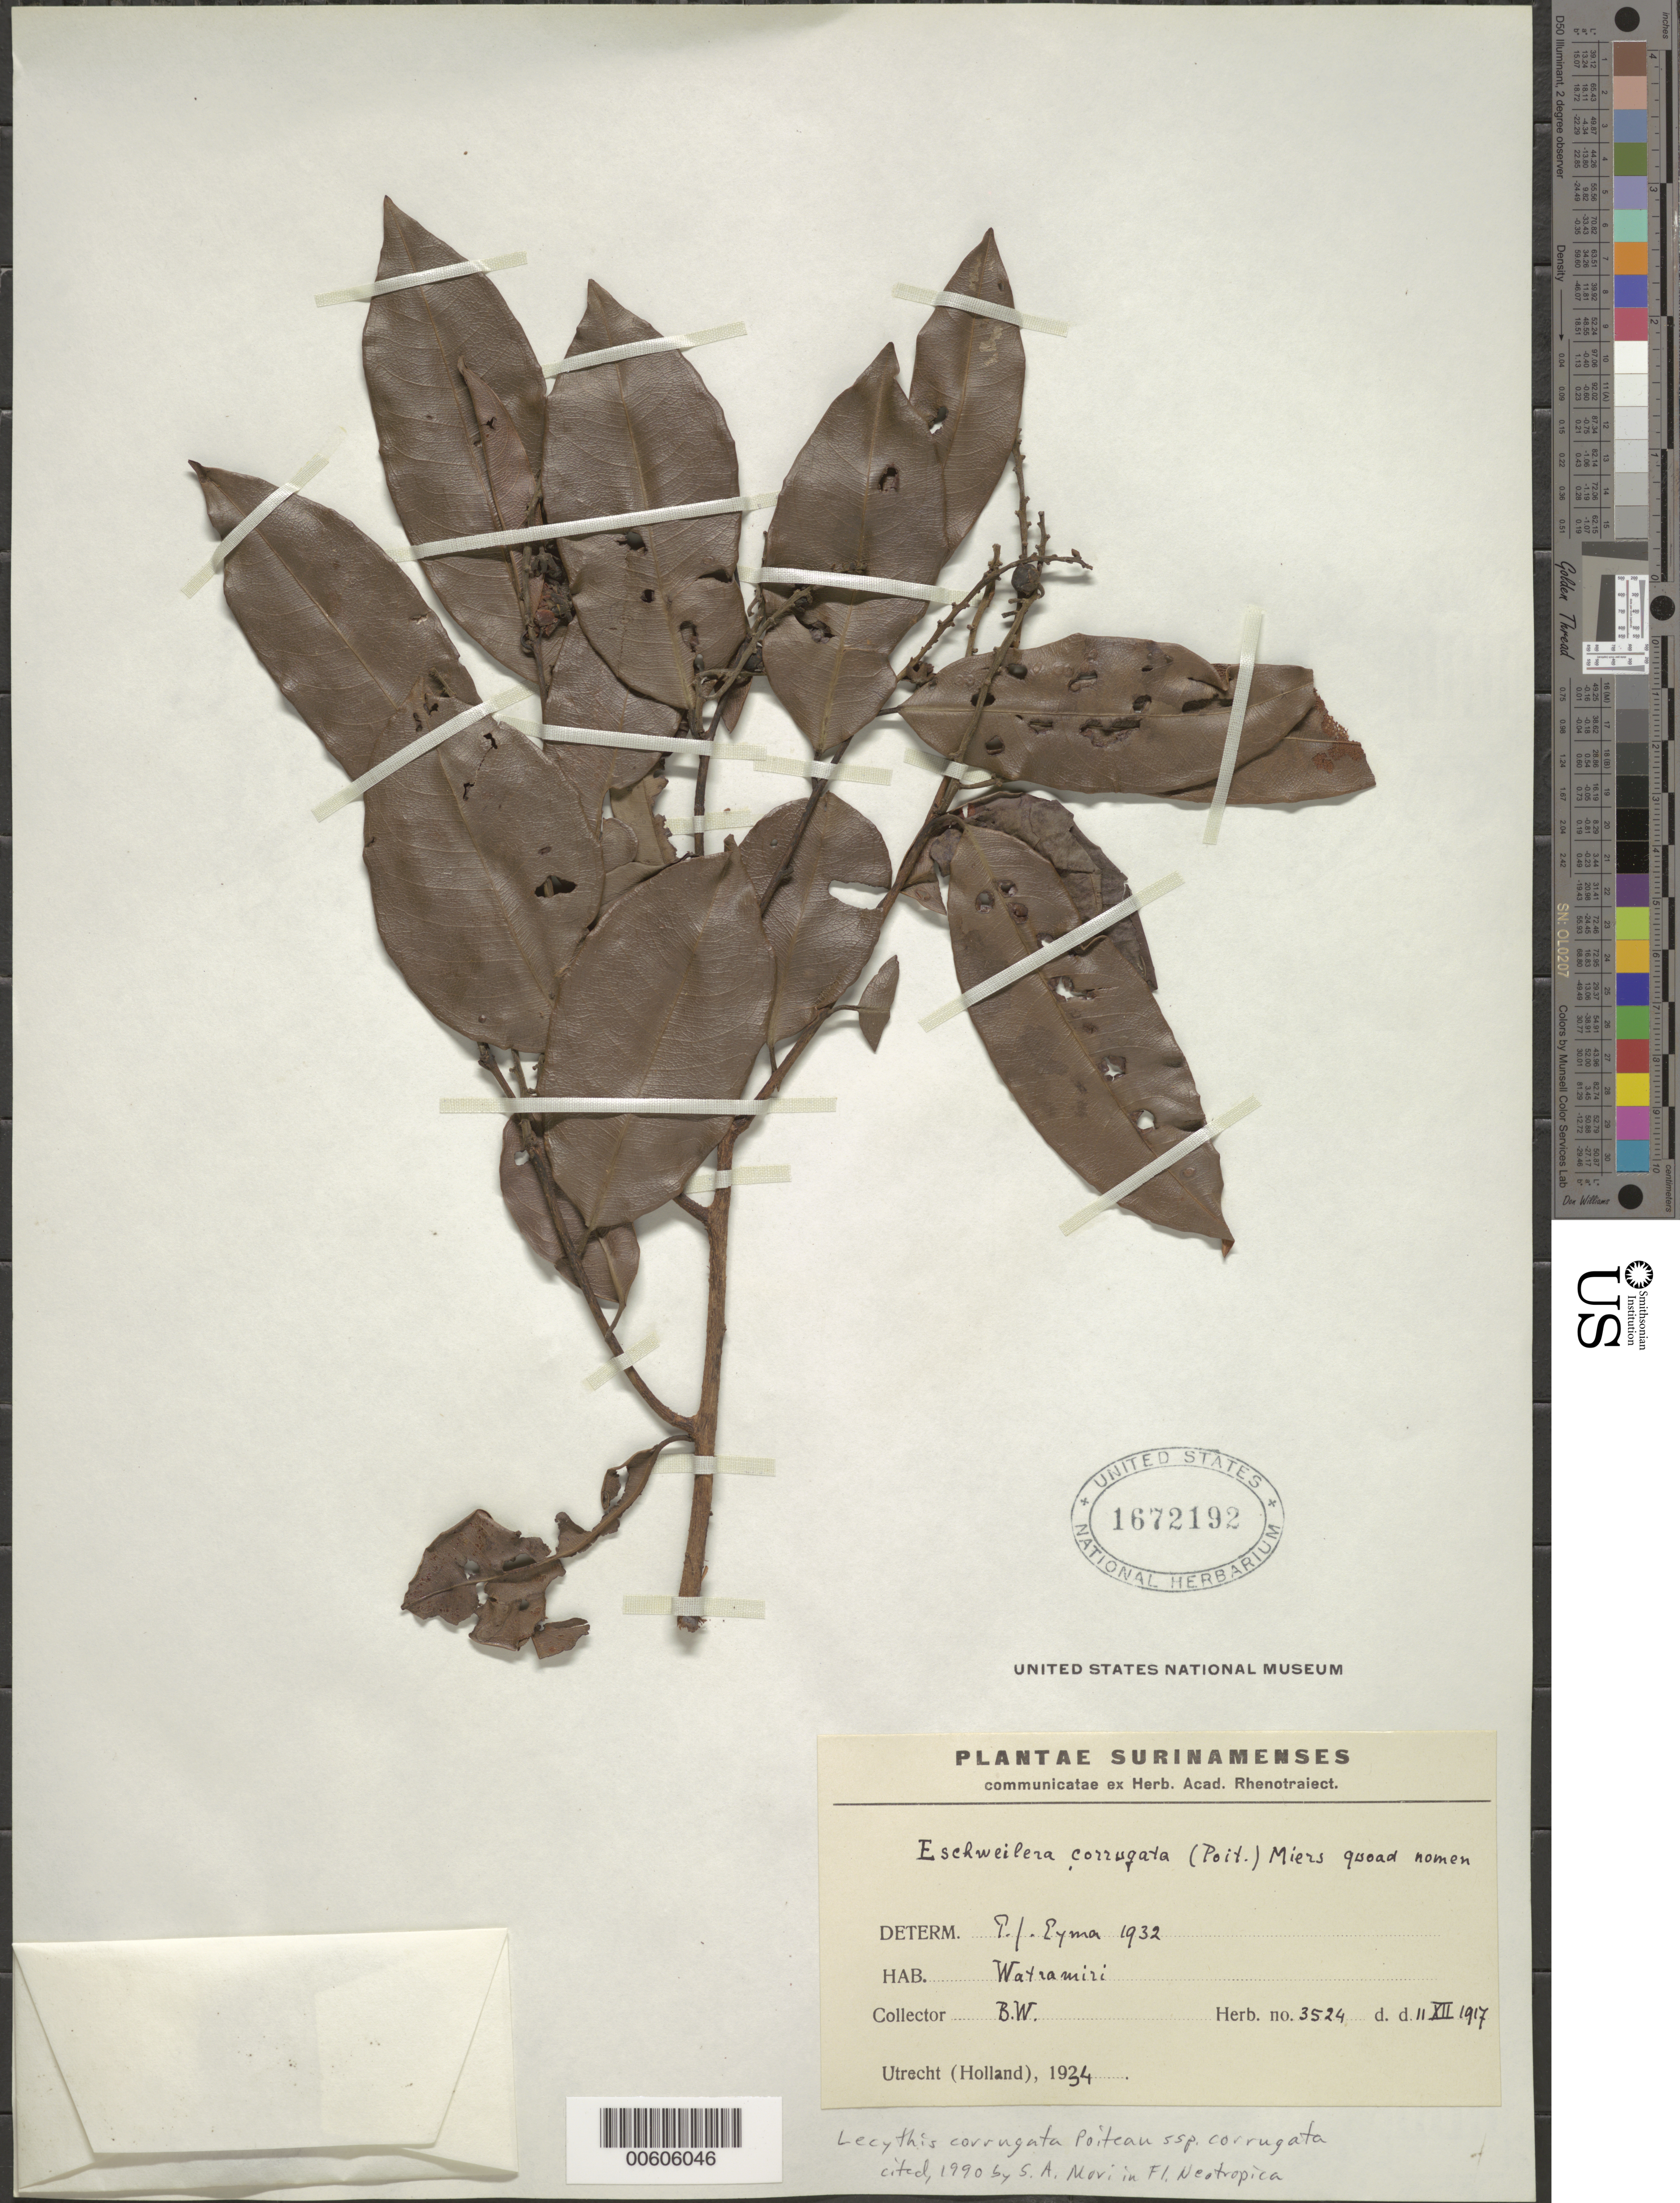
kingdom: Plantae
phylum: Tracheophyta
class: Magnoliopsida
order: Ericales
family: Lecythidaceae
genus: Lecythis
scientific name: Lecythis corrugata subsp. corrugata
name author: Poit.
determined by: Mori, Scott A.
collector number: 3524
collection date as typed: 11-Dec-17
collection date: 1917-12-11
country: Suriname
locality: Watramiri, Forest Reserve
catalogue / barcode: US 1672192